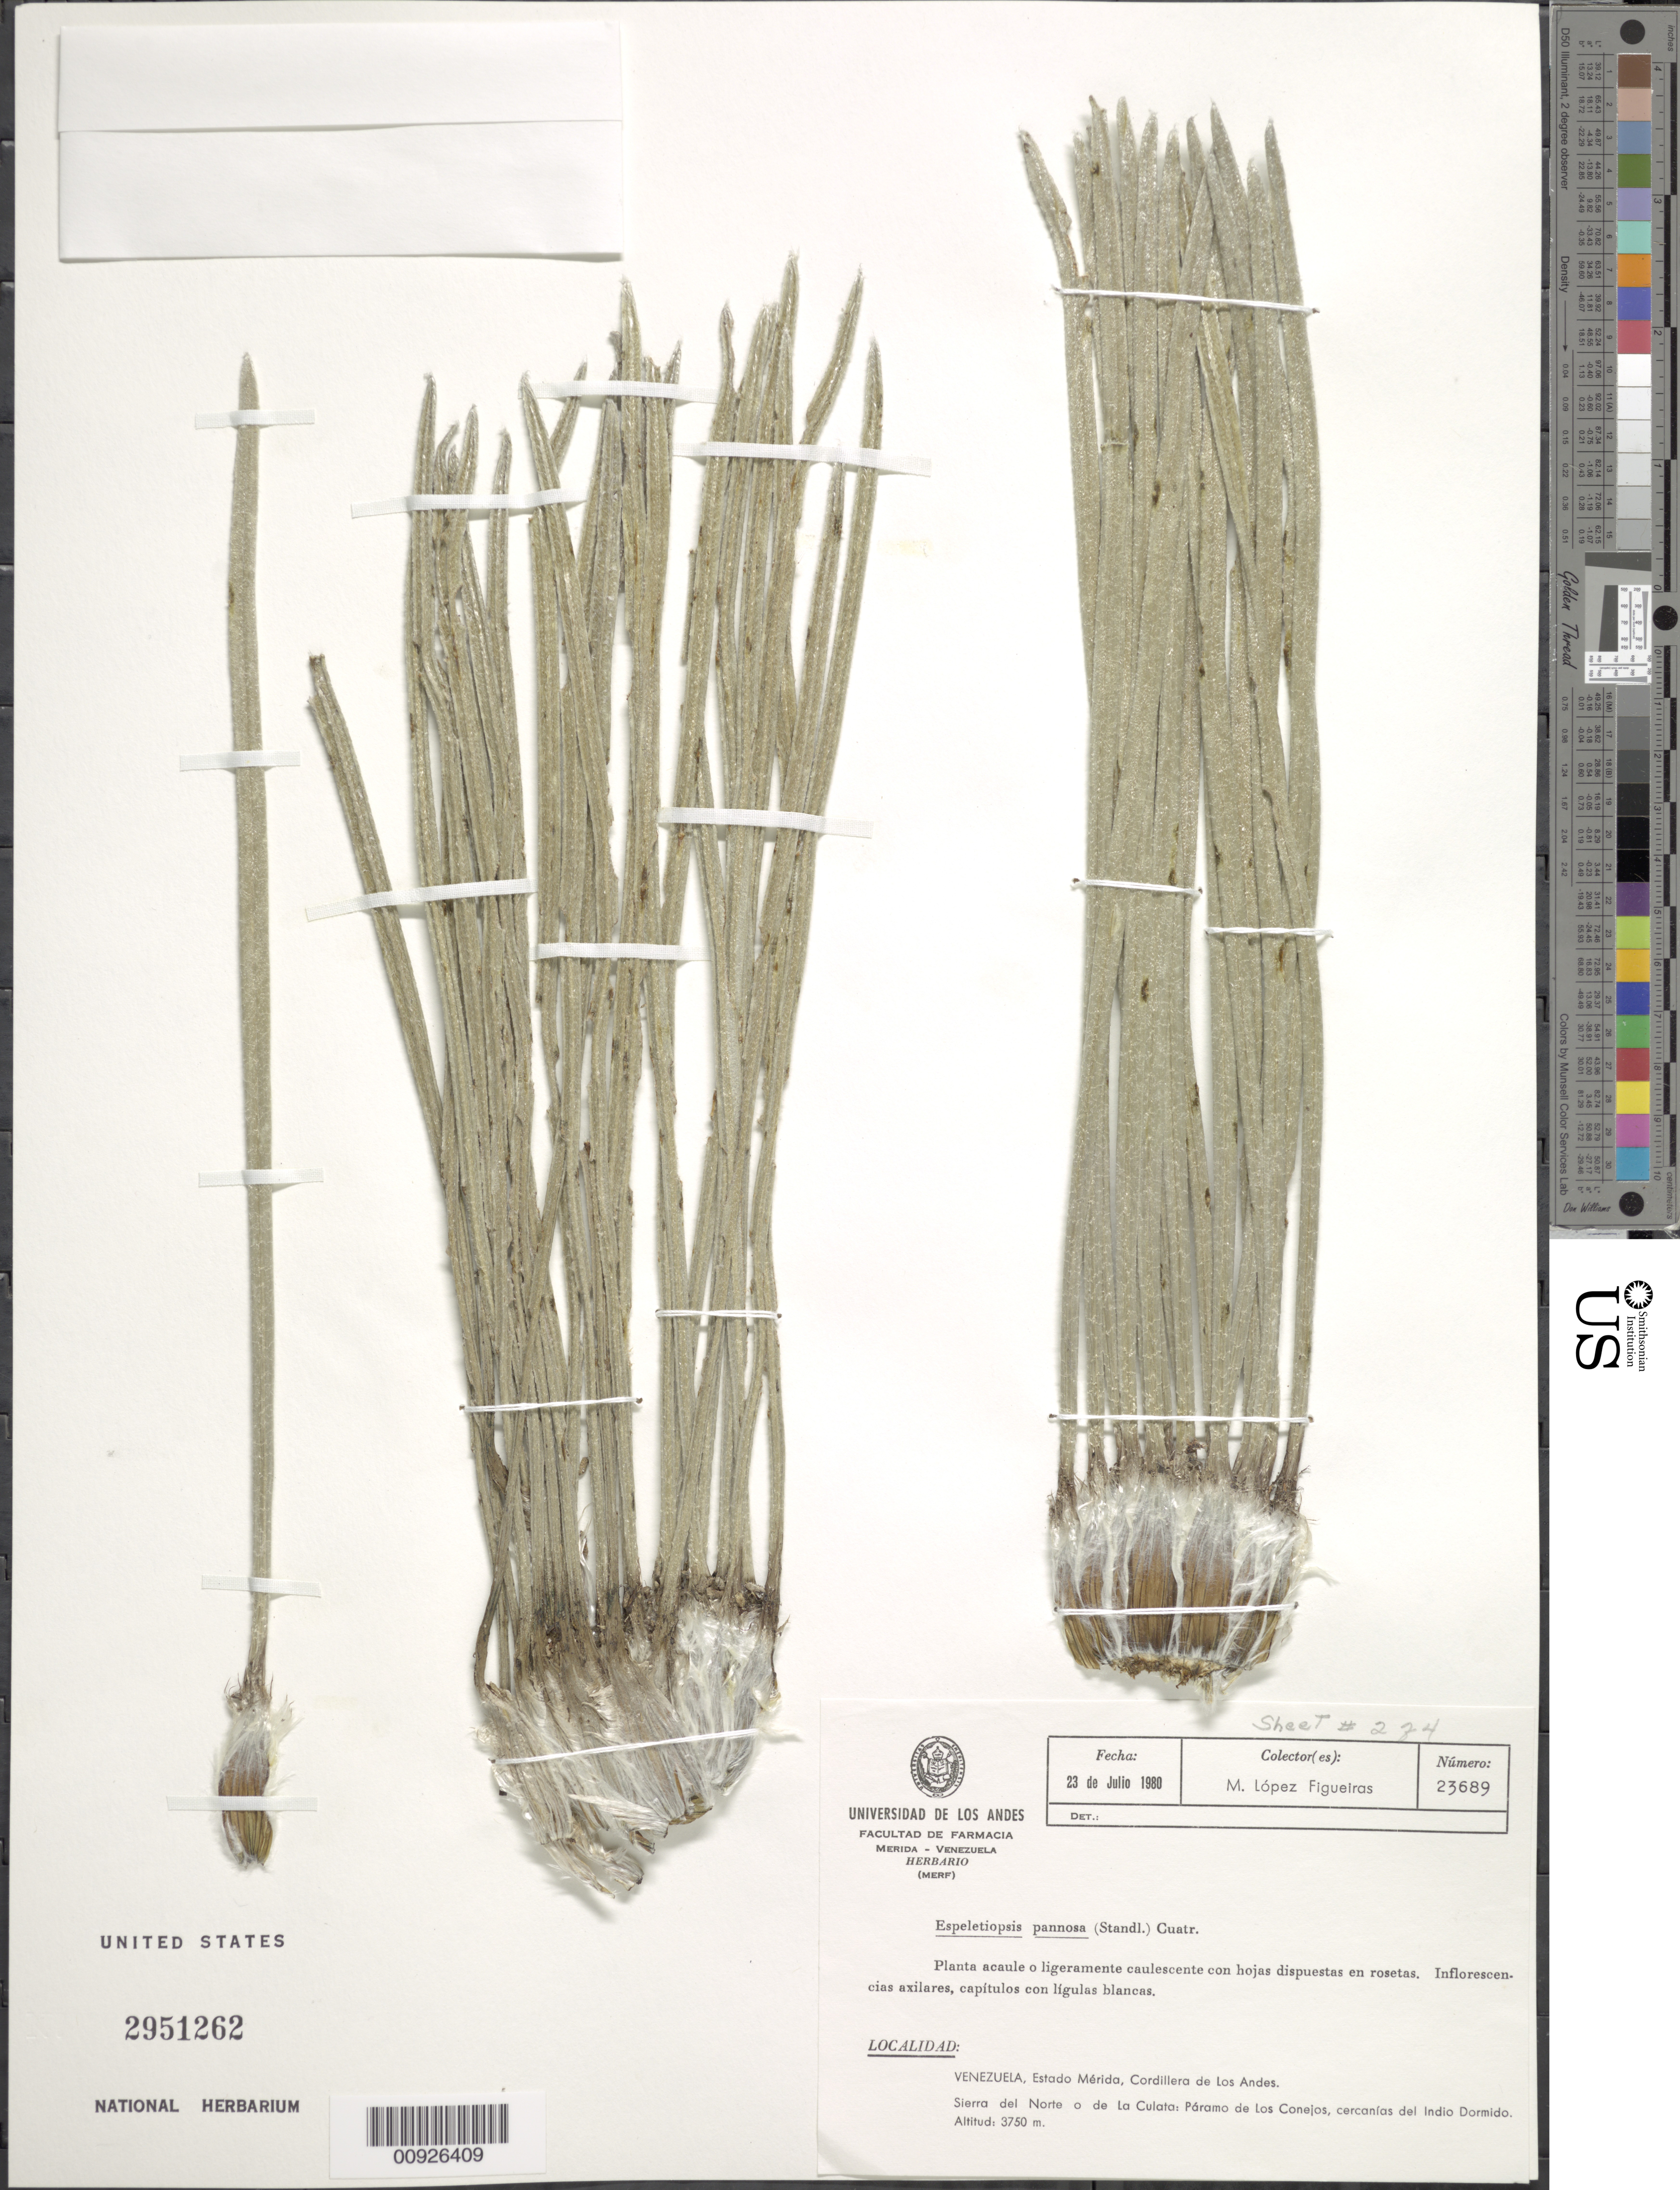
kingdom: Plantae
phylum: Tracheophyta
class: Magnoliopsida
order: Asterales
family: Asteraceae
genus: Espeletiopsis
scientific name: Espeletiopsis pannosa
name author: (Standl.) Cuatrec.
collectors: M. López Figueiras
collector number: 23689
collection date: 1980-07-23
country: Venezuela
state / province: Mérida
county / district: Campo Elías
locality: P. de los Conejos. Cercanías del Indio Dormido, Sierra del Norte o de la Culata.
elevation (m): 3750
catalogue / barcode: US 2951262